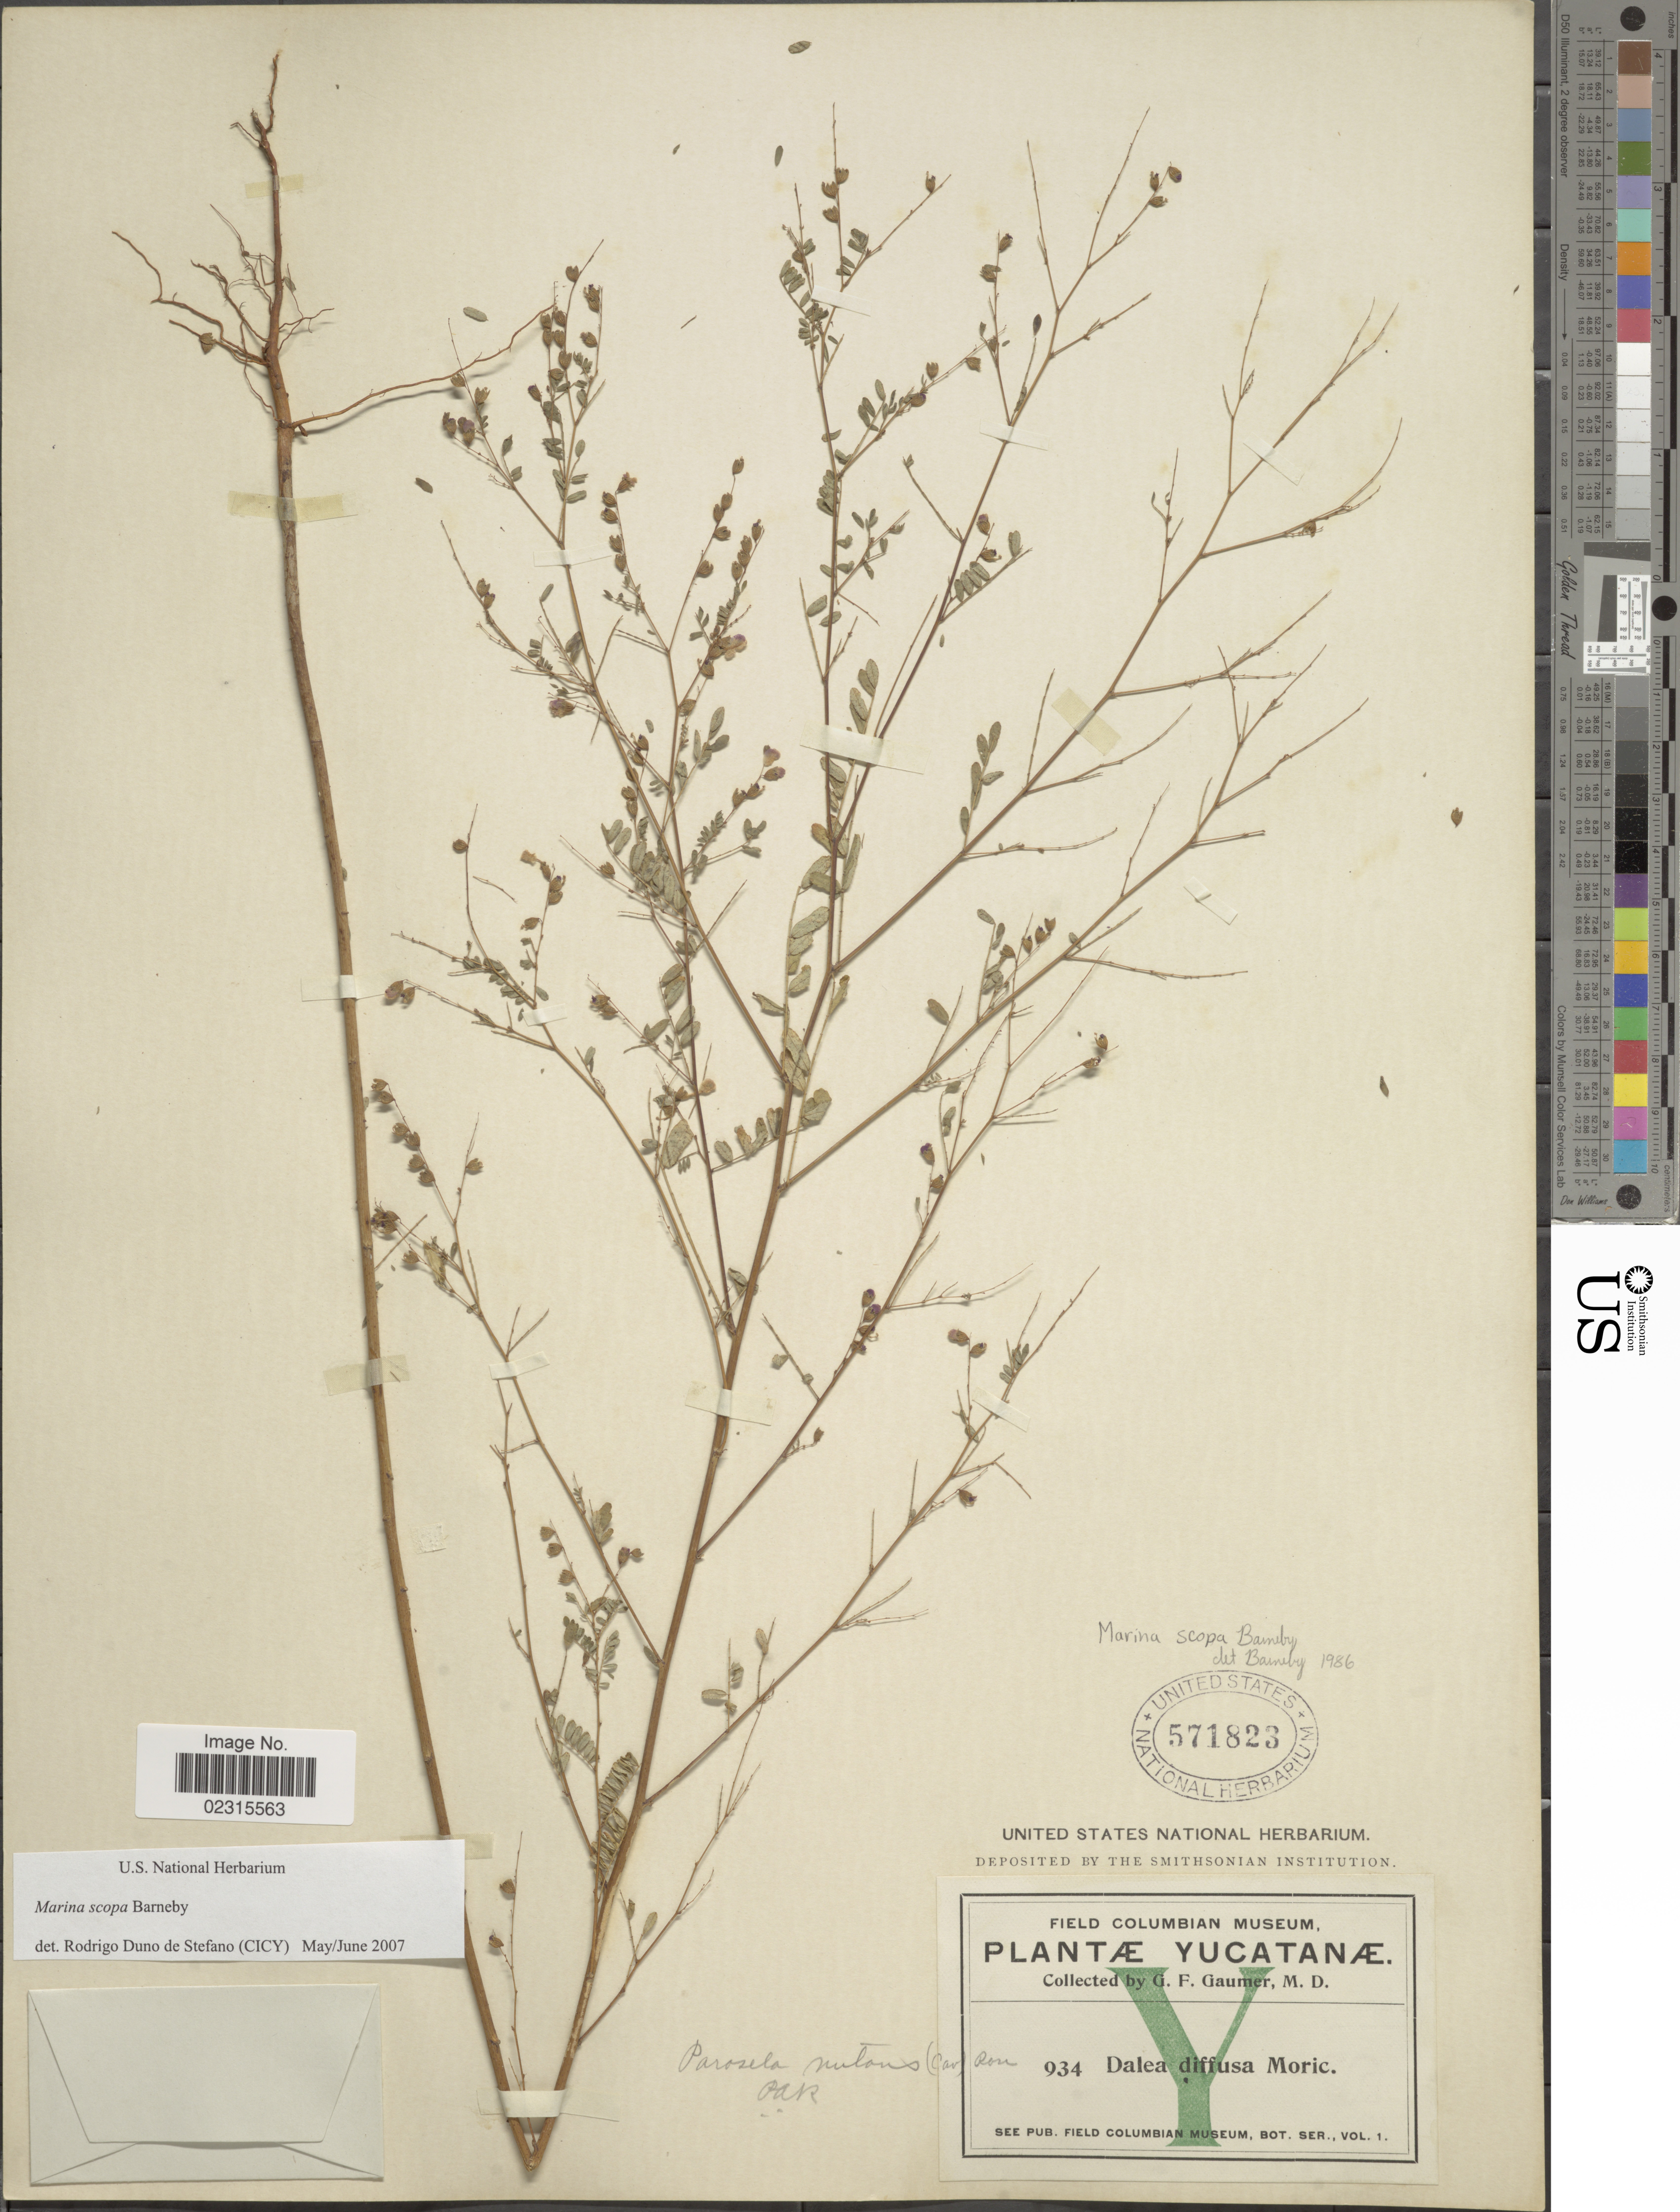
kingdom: Plantae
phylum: Tracheophyta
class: Magnoliopsida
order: Fabales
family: Fabaceae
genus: Marina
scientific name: Marina scopa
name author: Barneby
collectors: G. F. Gaumer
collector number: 934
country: Mexico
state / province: Yucatán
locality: Yucatanae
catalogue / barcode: US 571823